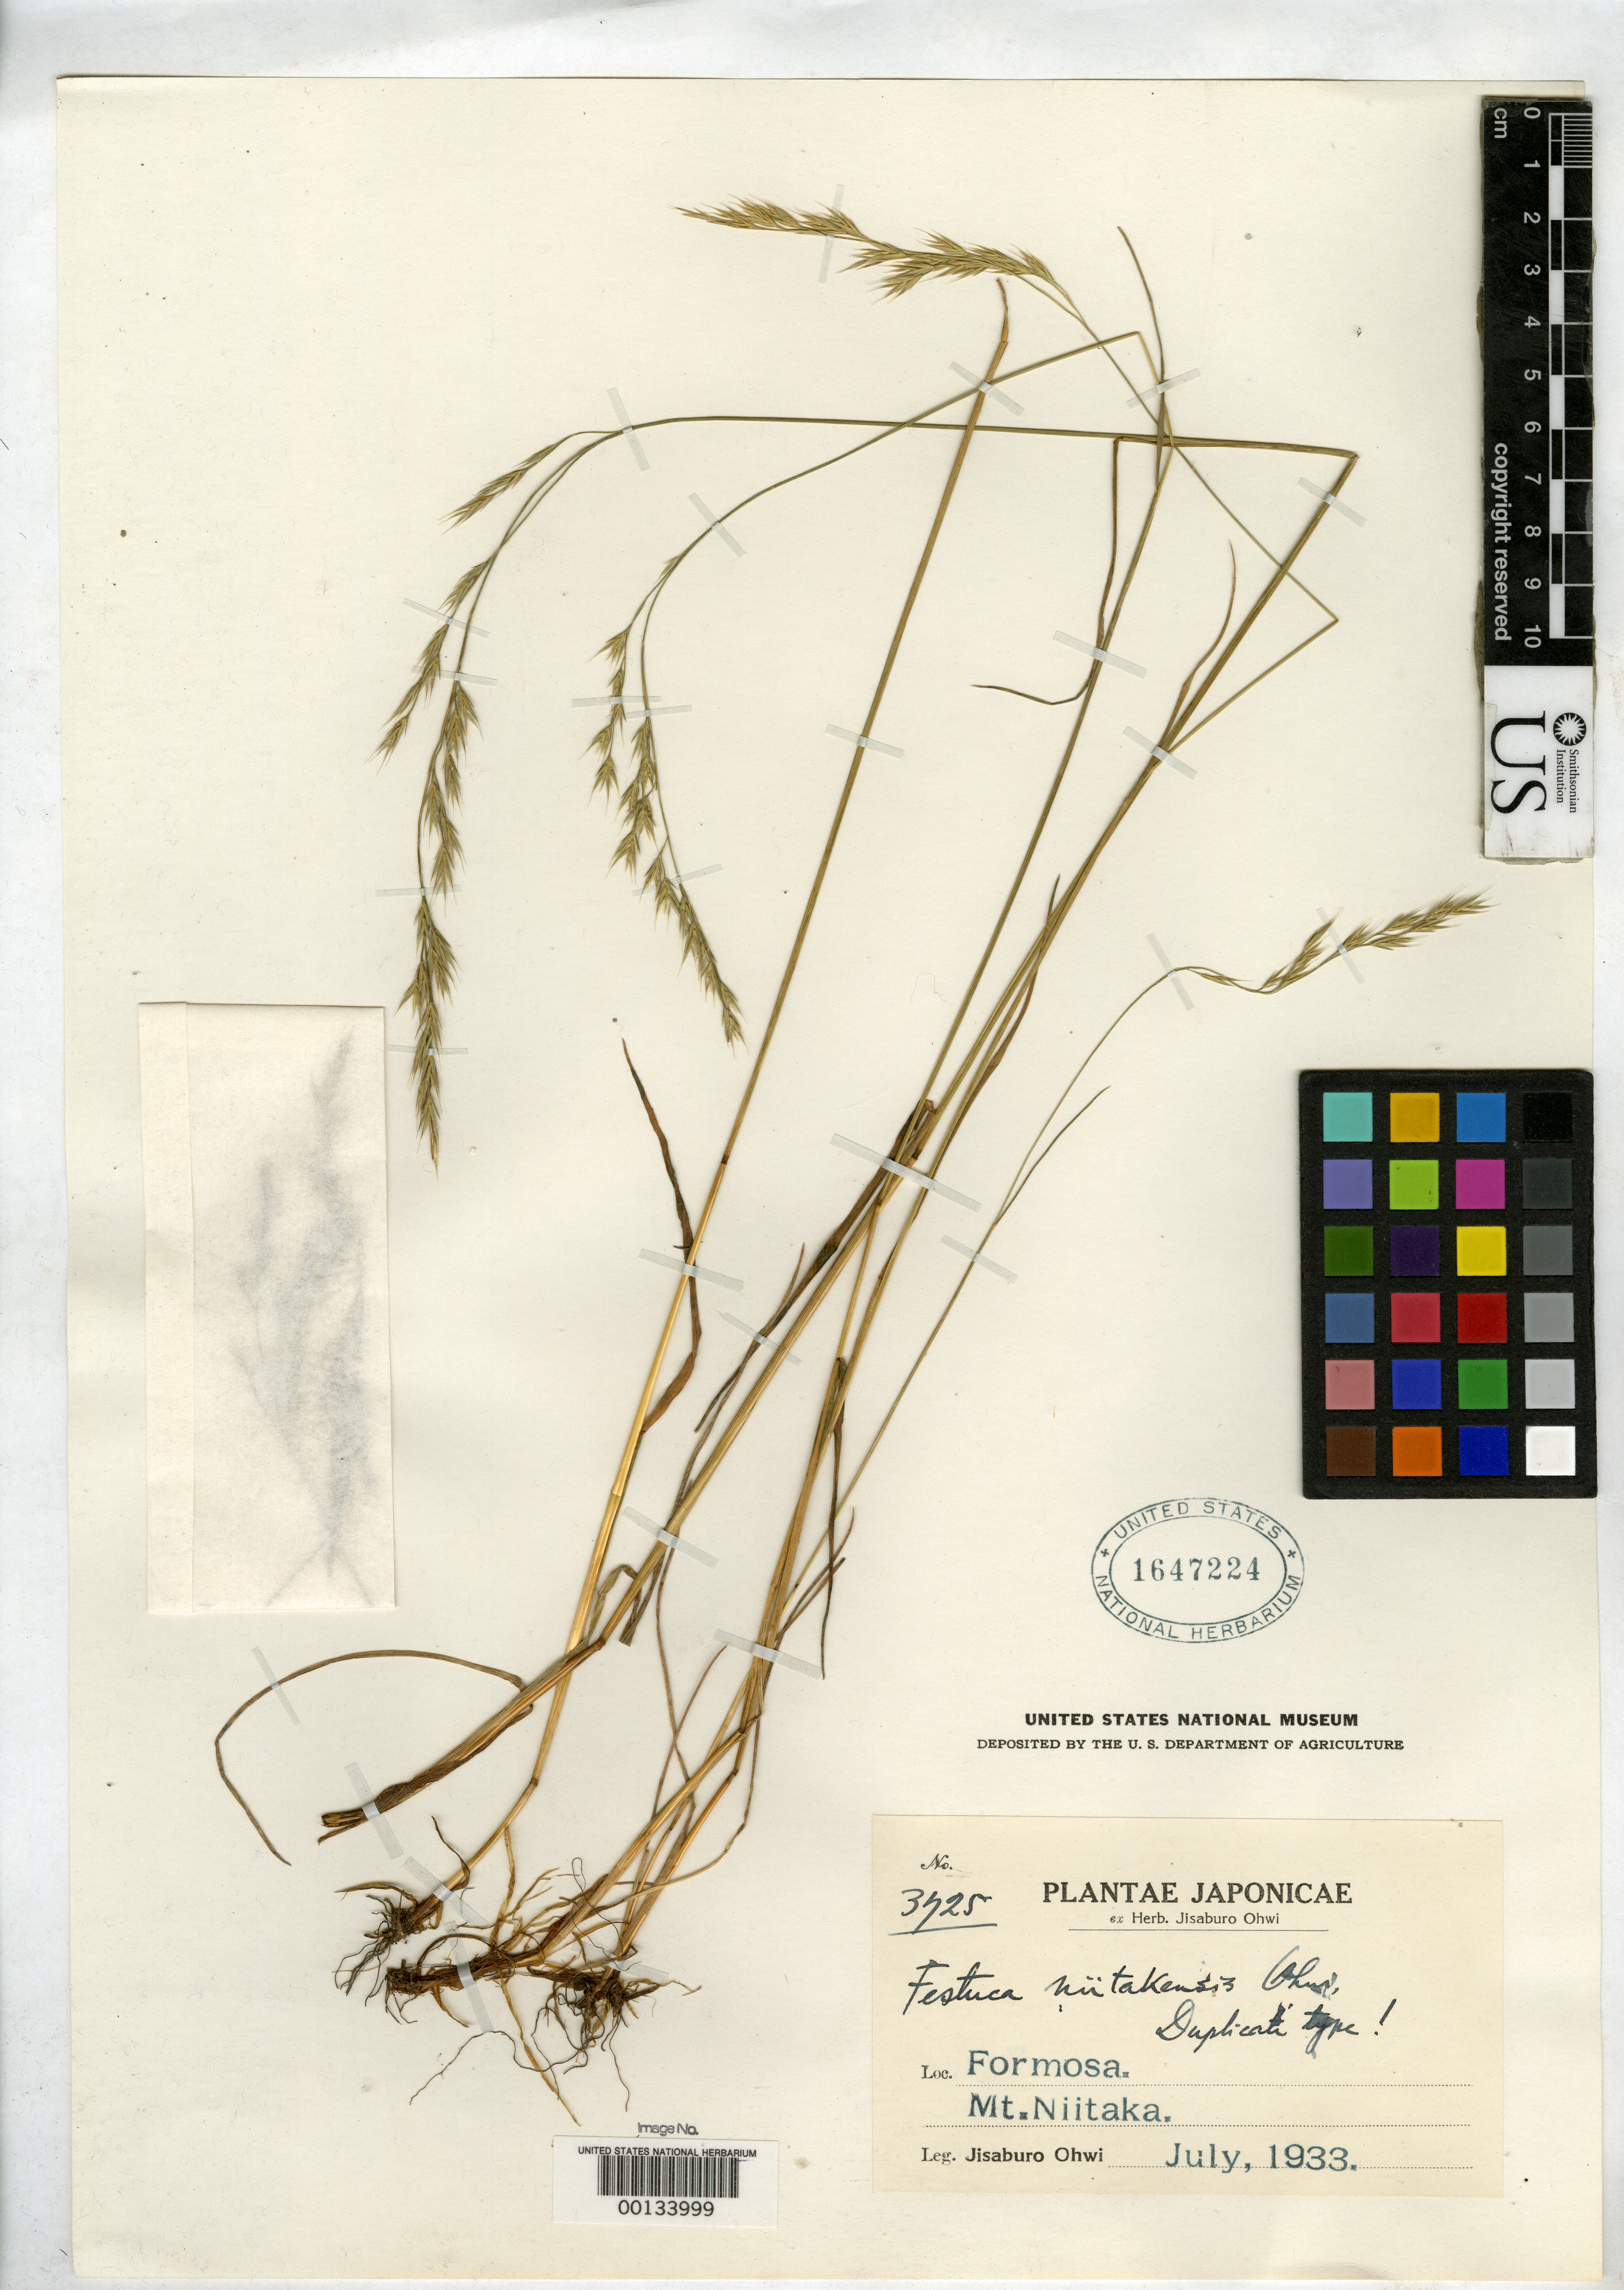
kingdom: Plantae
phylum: Tracheophyta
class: Liliopsida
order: Poales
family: Poaceae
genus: Festuca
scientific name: Festuca niitakensis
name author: Ohwi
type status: Isotype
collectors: J. Ohwi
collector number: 3725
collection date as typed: Jul 1933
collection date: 1933-07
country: Taiwan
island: Taiwan [Formosa]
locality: Mt. Niitaka.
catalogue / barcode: US 1647224